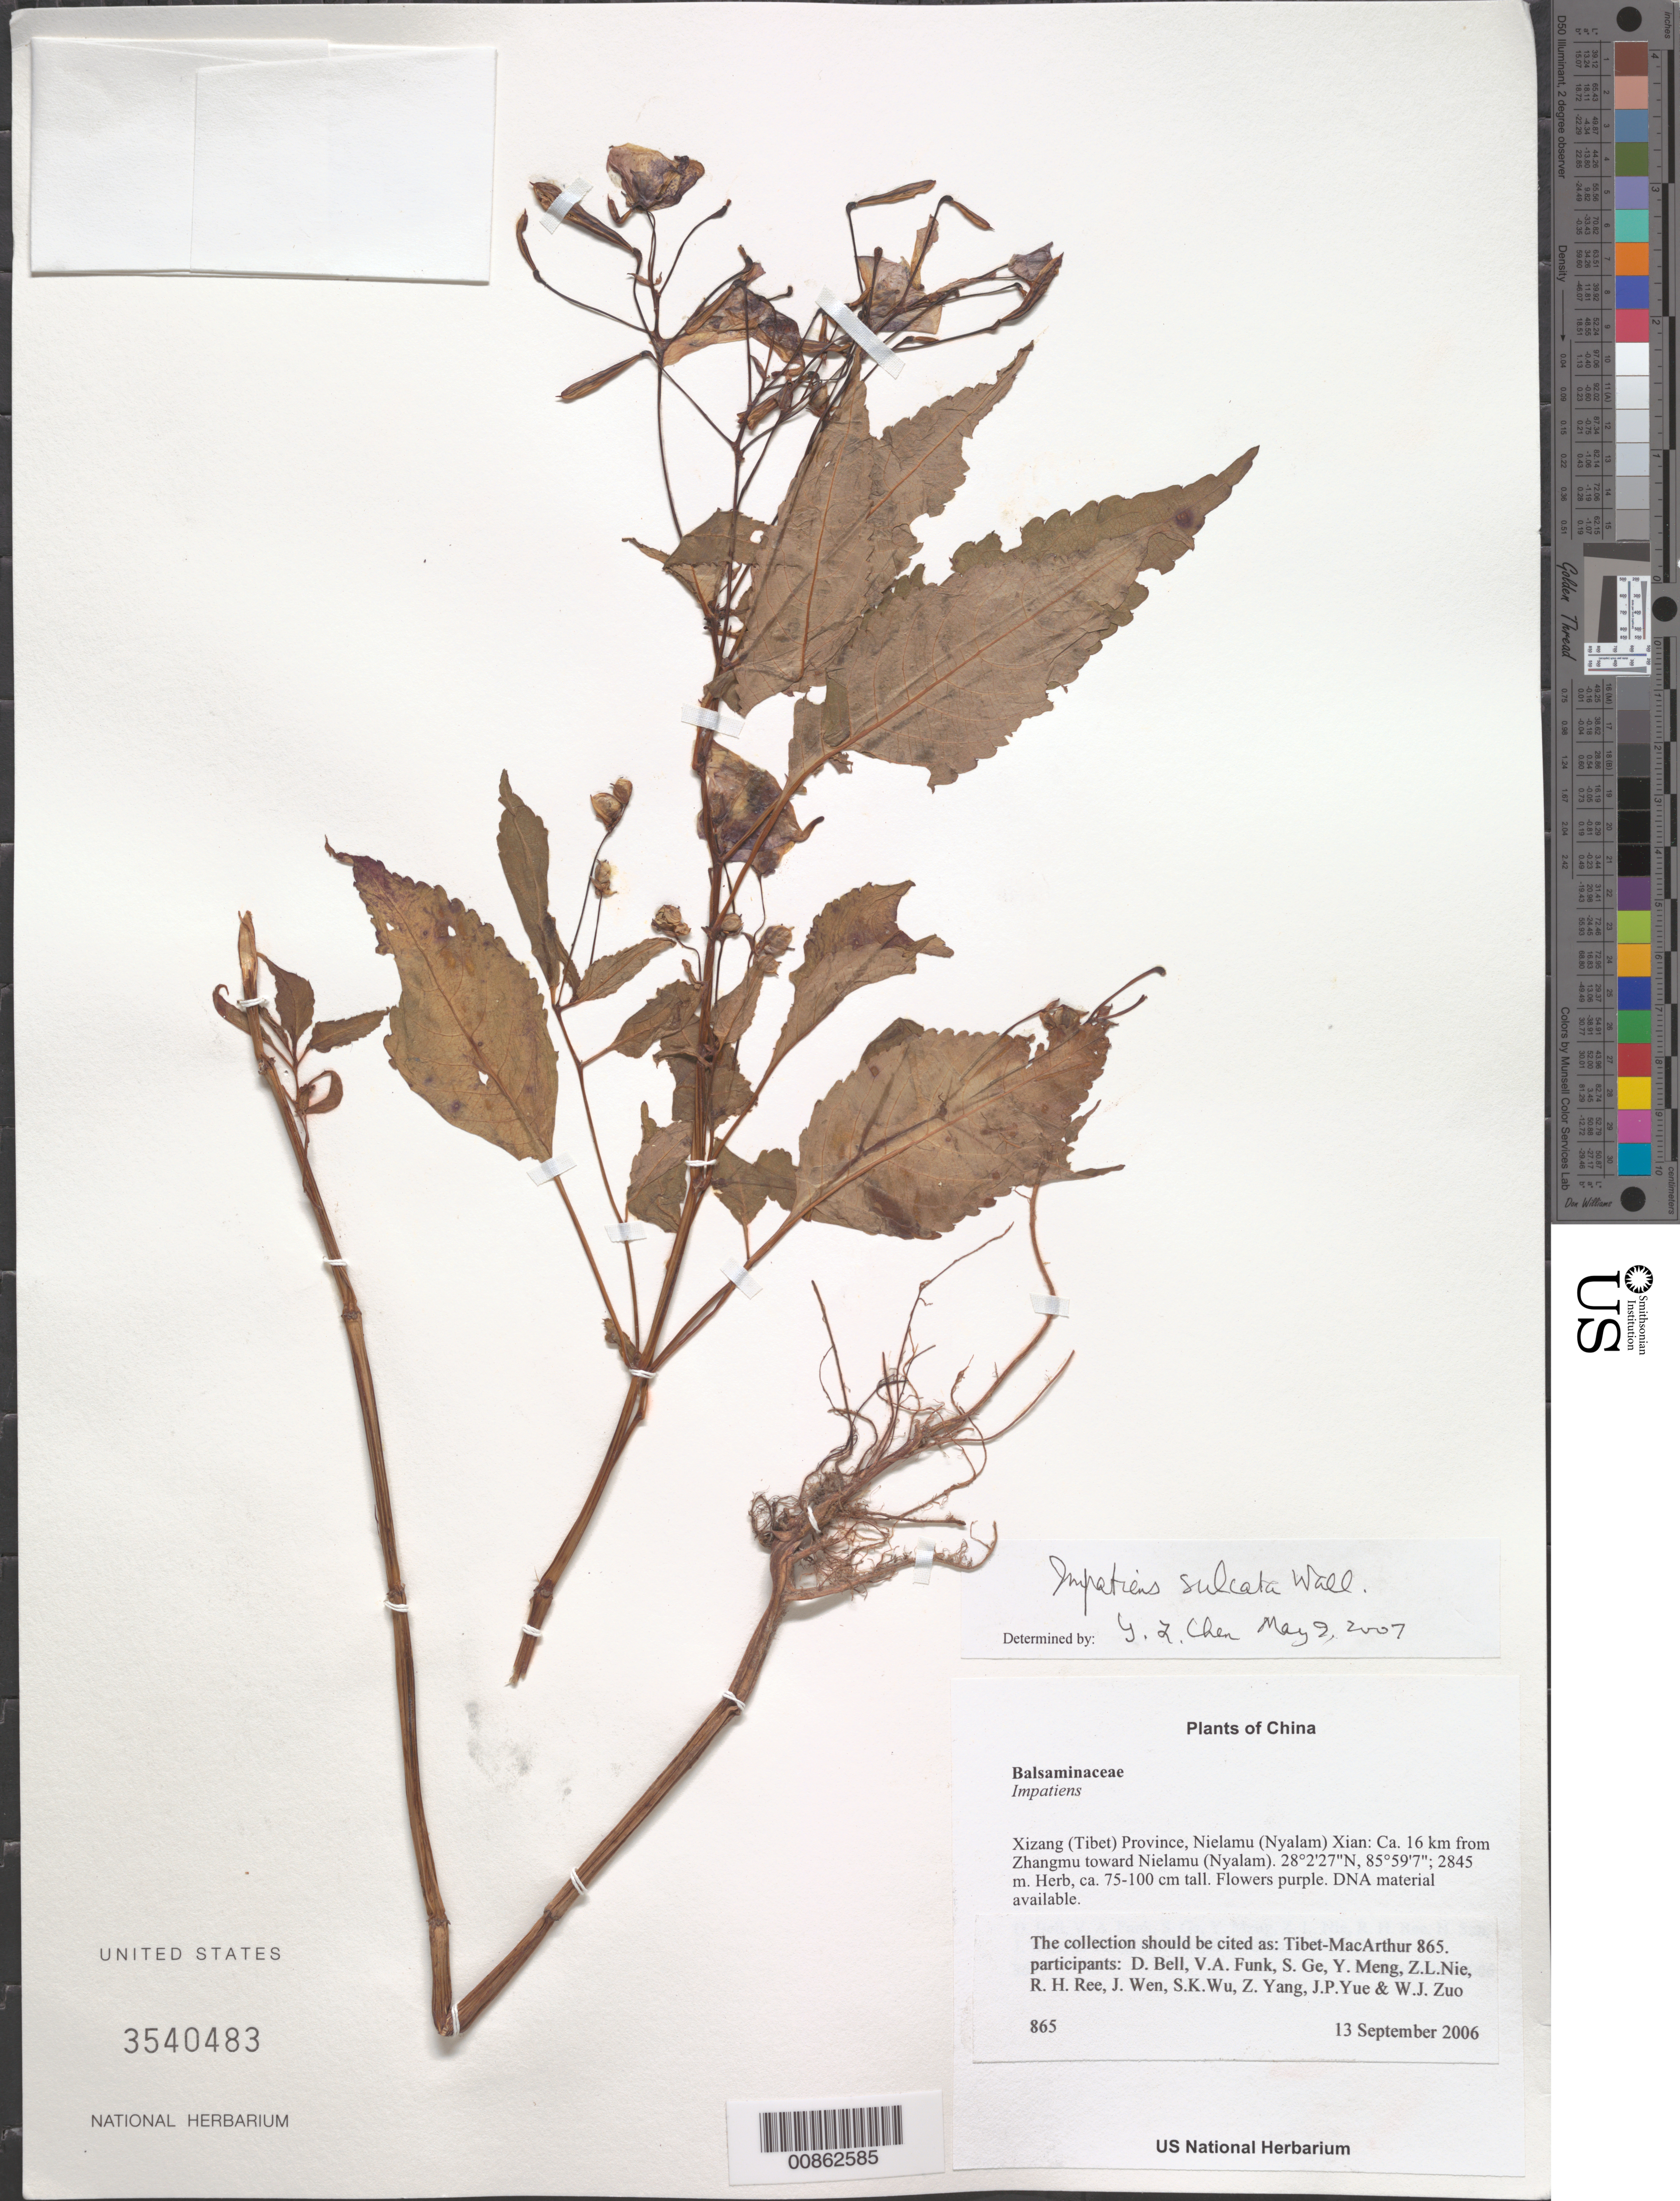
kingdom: Plantae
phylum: Tracheophyta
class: Magnoliopsida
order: Ericales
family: Balsaminaceae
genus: Impatiens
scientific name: Impatiens sulcata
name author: Wall.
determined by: Yilin Chen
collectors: Tibet-MacArthur, D. A. Bell, V. Funk, S. Ge, Y. Meng, Z. Nie, R. Ree, H. Sun, J. Wen, Z. Yang, J. Yue, Z. Zhou & W. Zuo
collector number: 865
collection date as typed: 13 Sep 2006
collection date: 2006-09-13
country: China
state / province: Xizang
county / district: Nielamu (Nyalam) Xian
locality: Ca. 16 km from Zhangmu toward Nielamu (Nyalam).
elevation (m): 2845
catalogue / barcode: US 3540483